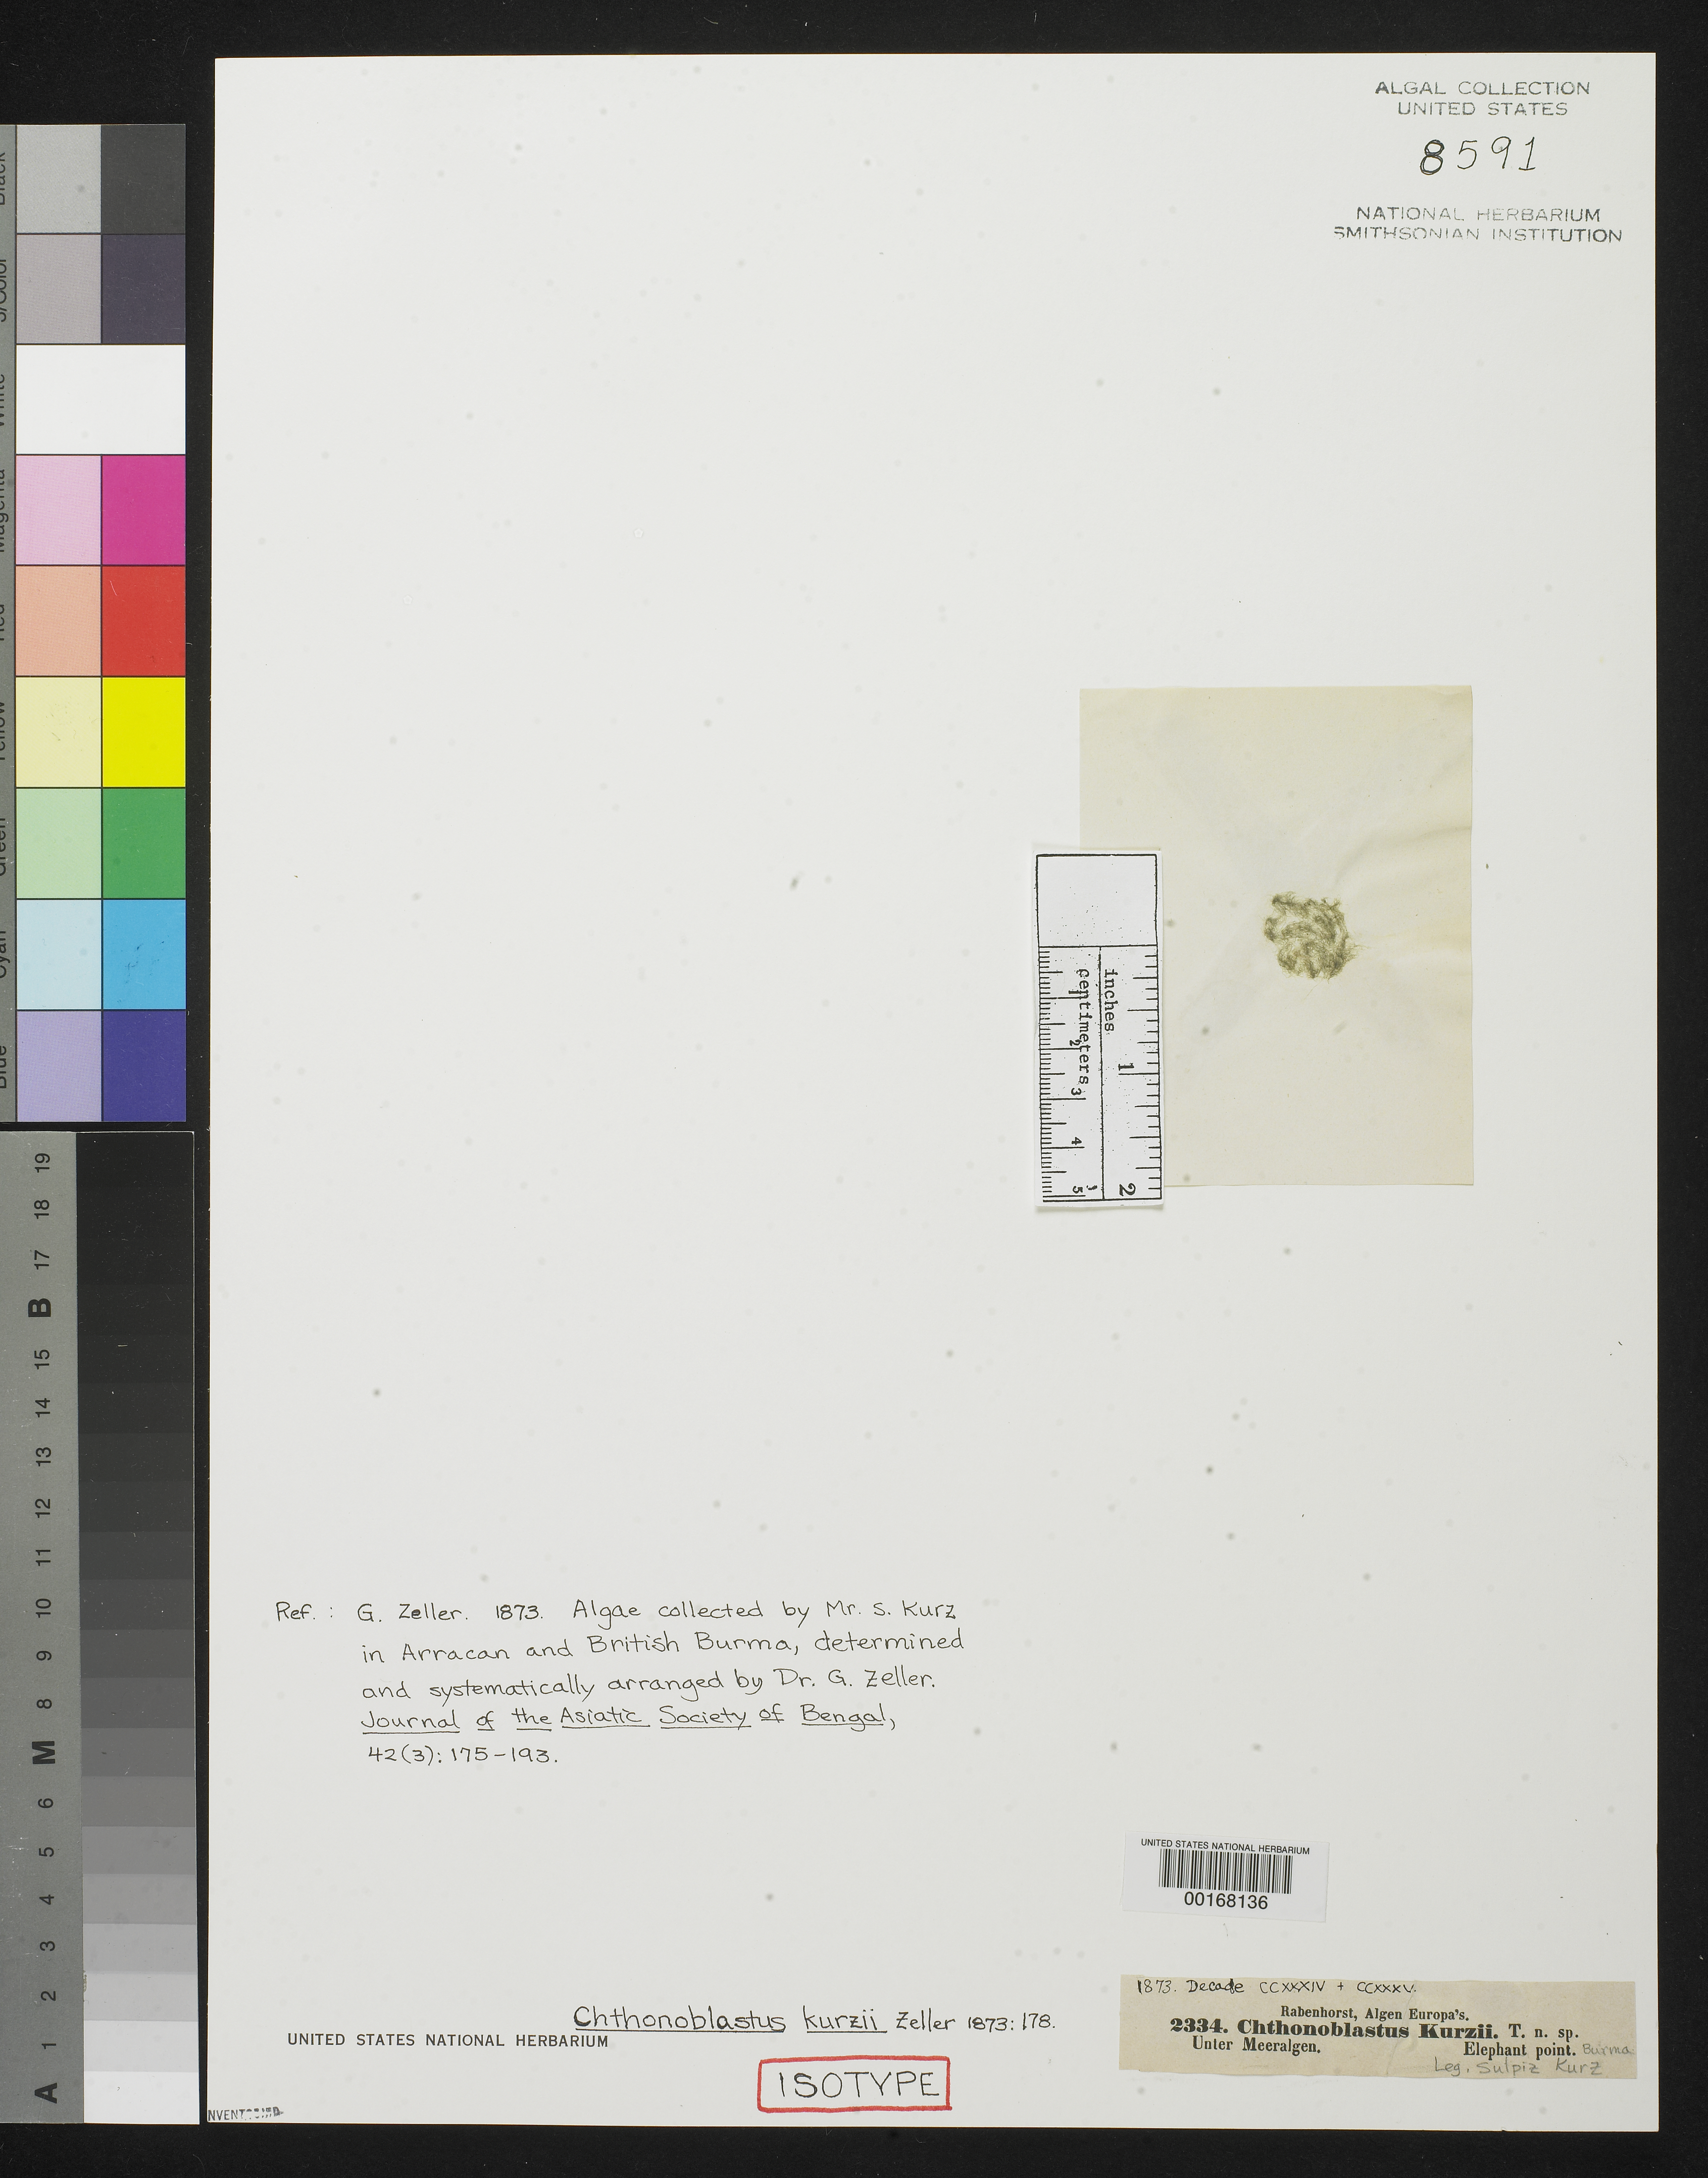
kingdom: Bacteria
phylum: Cyanobacteria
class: Cyanobacteriia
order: Cyanobacteriales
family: Oscillatoriaceae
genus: Chthonoblastus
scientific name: Chthonoblastus kurzii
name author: Zeller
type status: Isotype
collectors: W. Kurz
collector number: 2334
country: Myanmar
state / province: Pegu Division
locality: Elephant Point.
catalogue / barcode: US 8591